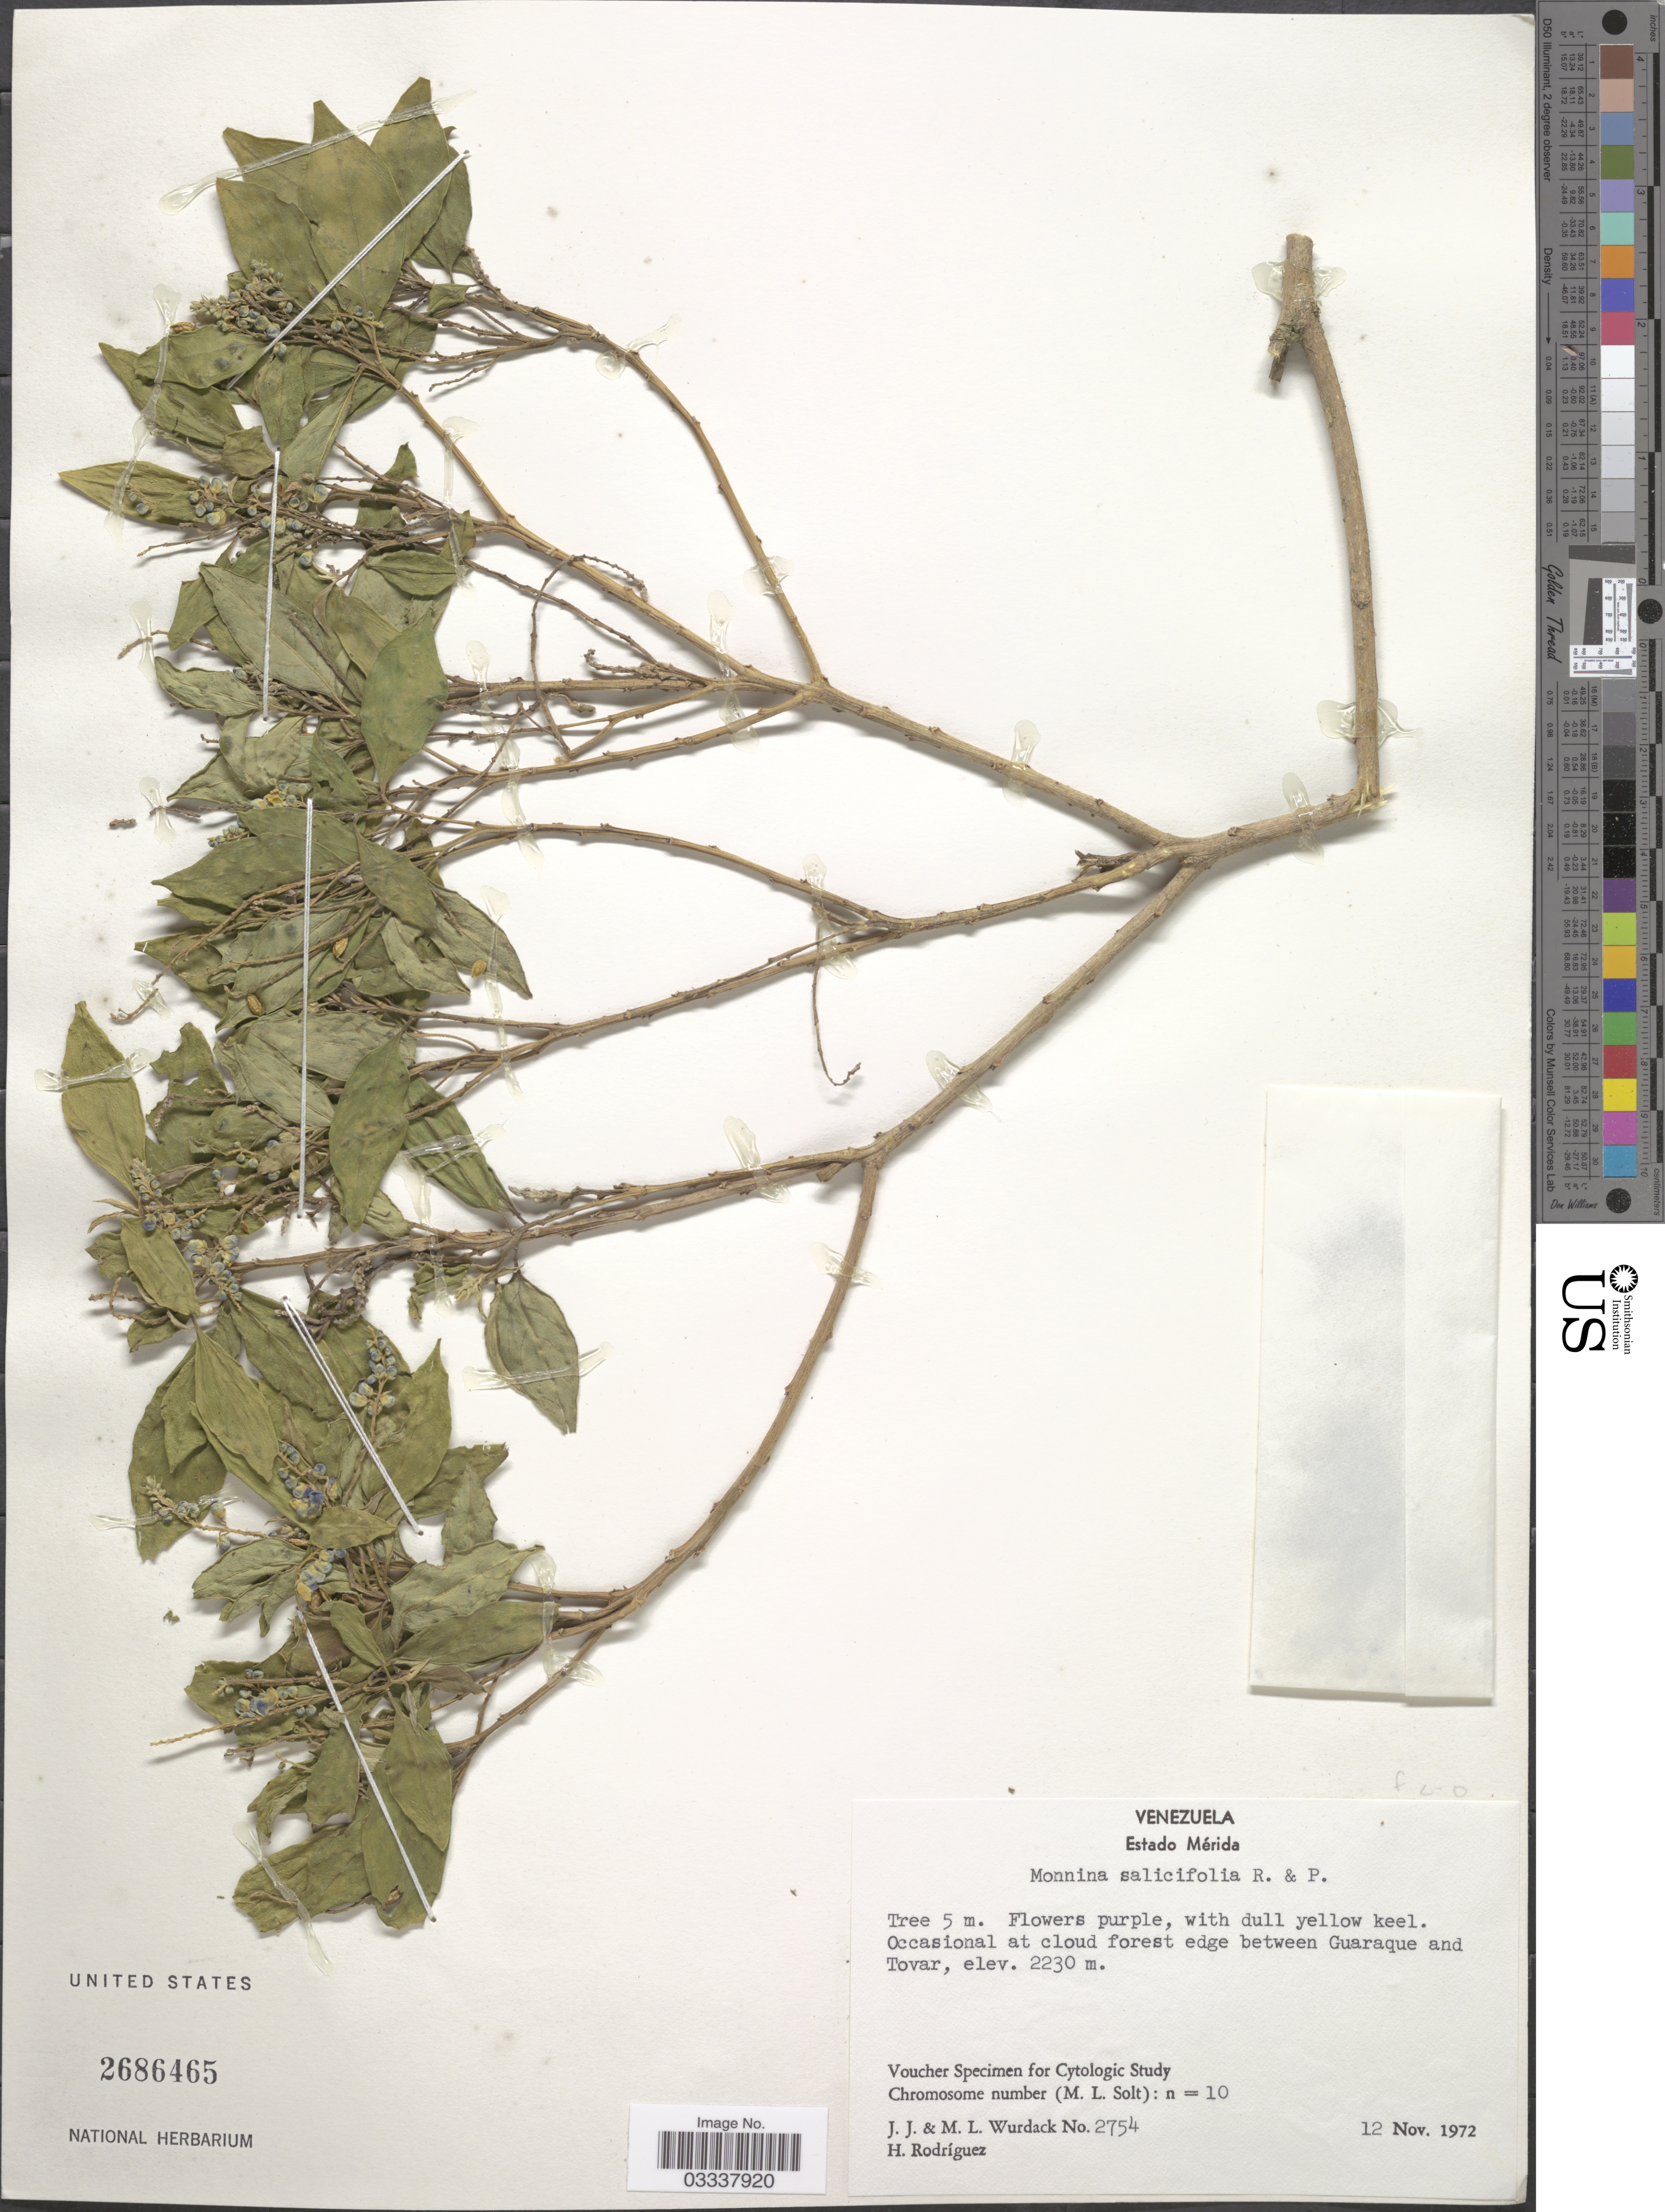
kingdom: Plantae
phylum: Tracheophyta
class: Magnoliopsida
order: Fabales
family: Polygalaceae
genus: Monnina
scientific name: Monnina salicifolia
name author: Ruiz & Pav.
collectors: J. J. Wurdack, M. L. Wurdack & H. Rodríguez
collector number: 2754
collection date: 1972-11-12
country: Venezuela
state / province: Mérida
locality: Occasional at cloud forest edge between Guaraque and Tovar.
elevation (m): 2230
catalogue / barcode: US 2686465